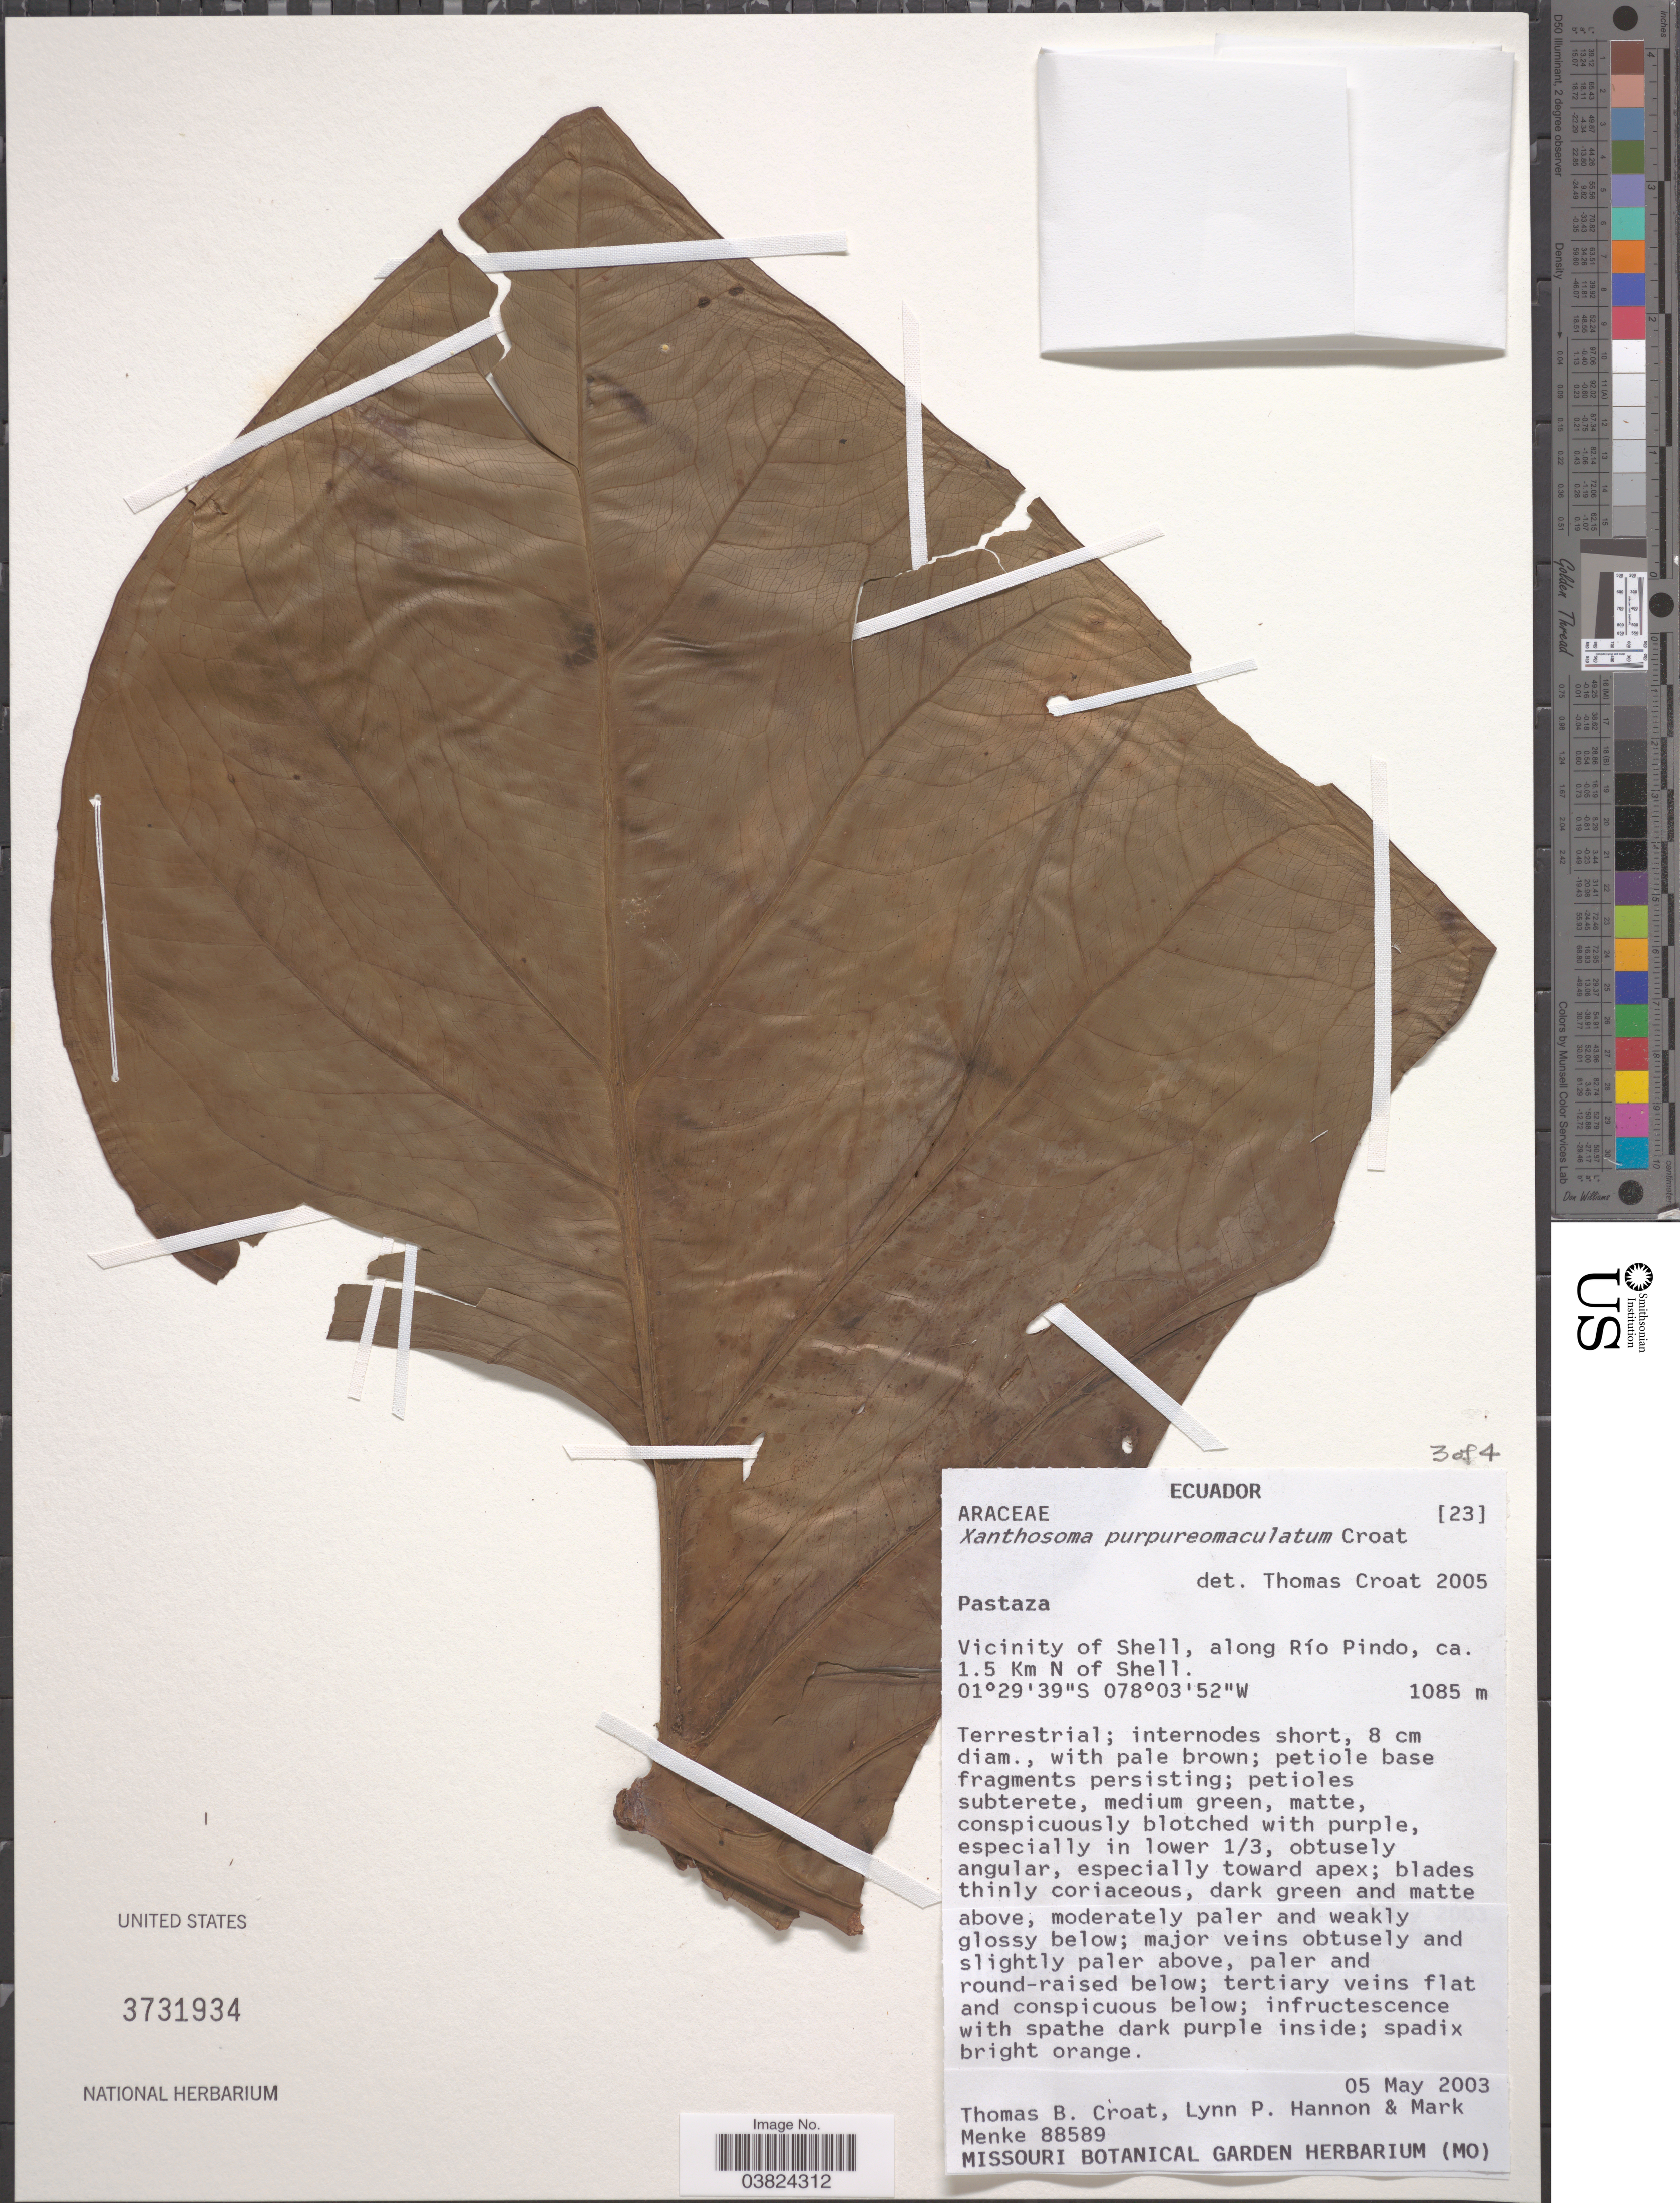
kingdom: Plantae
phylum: Tracheophyta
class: Liliopsida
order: Alismatales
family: Araceae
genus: Xanthosoma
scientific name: Xanthosoma purpureomaculatum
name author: Croat & L.P. Hannon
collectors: T. B. Croat, L. Hannon & M. Menke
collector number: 88589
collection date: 2003-05-05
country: Ecuador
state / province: Pastaza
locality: Vicinity of Shell, along Río Pindo, ca. 1.5 Km N of Shell.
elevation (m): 1085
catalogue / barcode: US 3731934